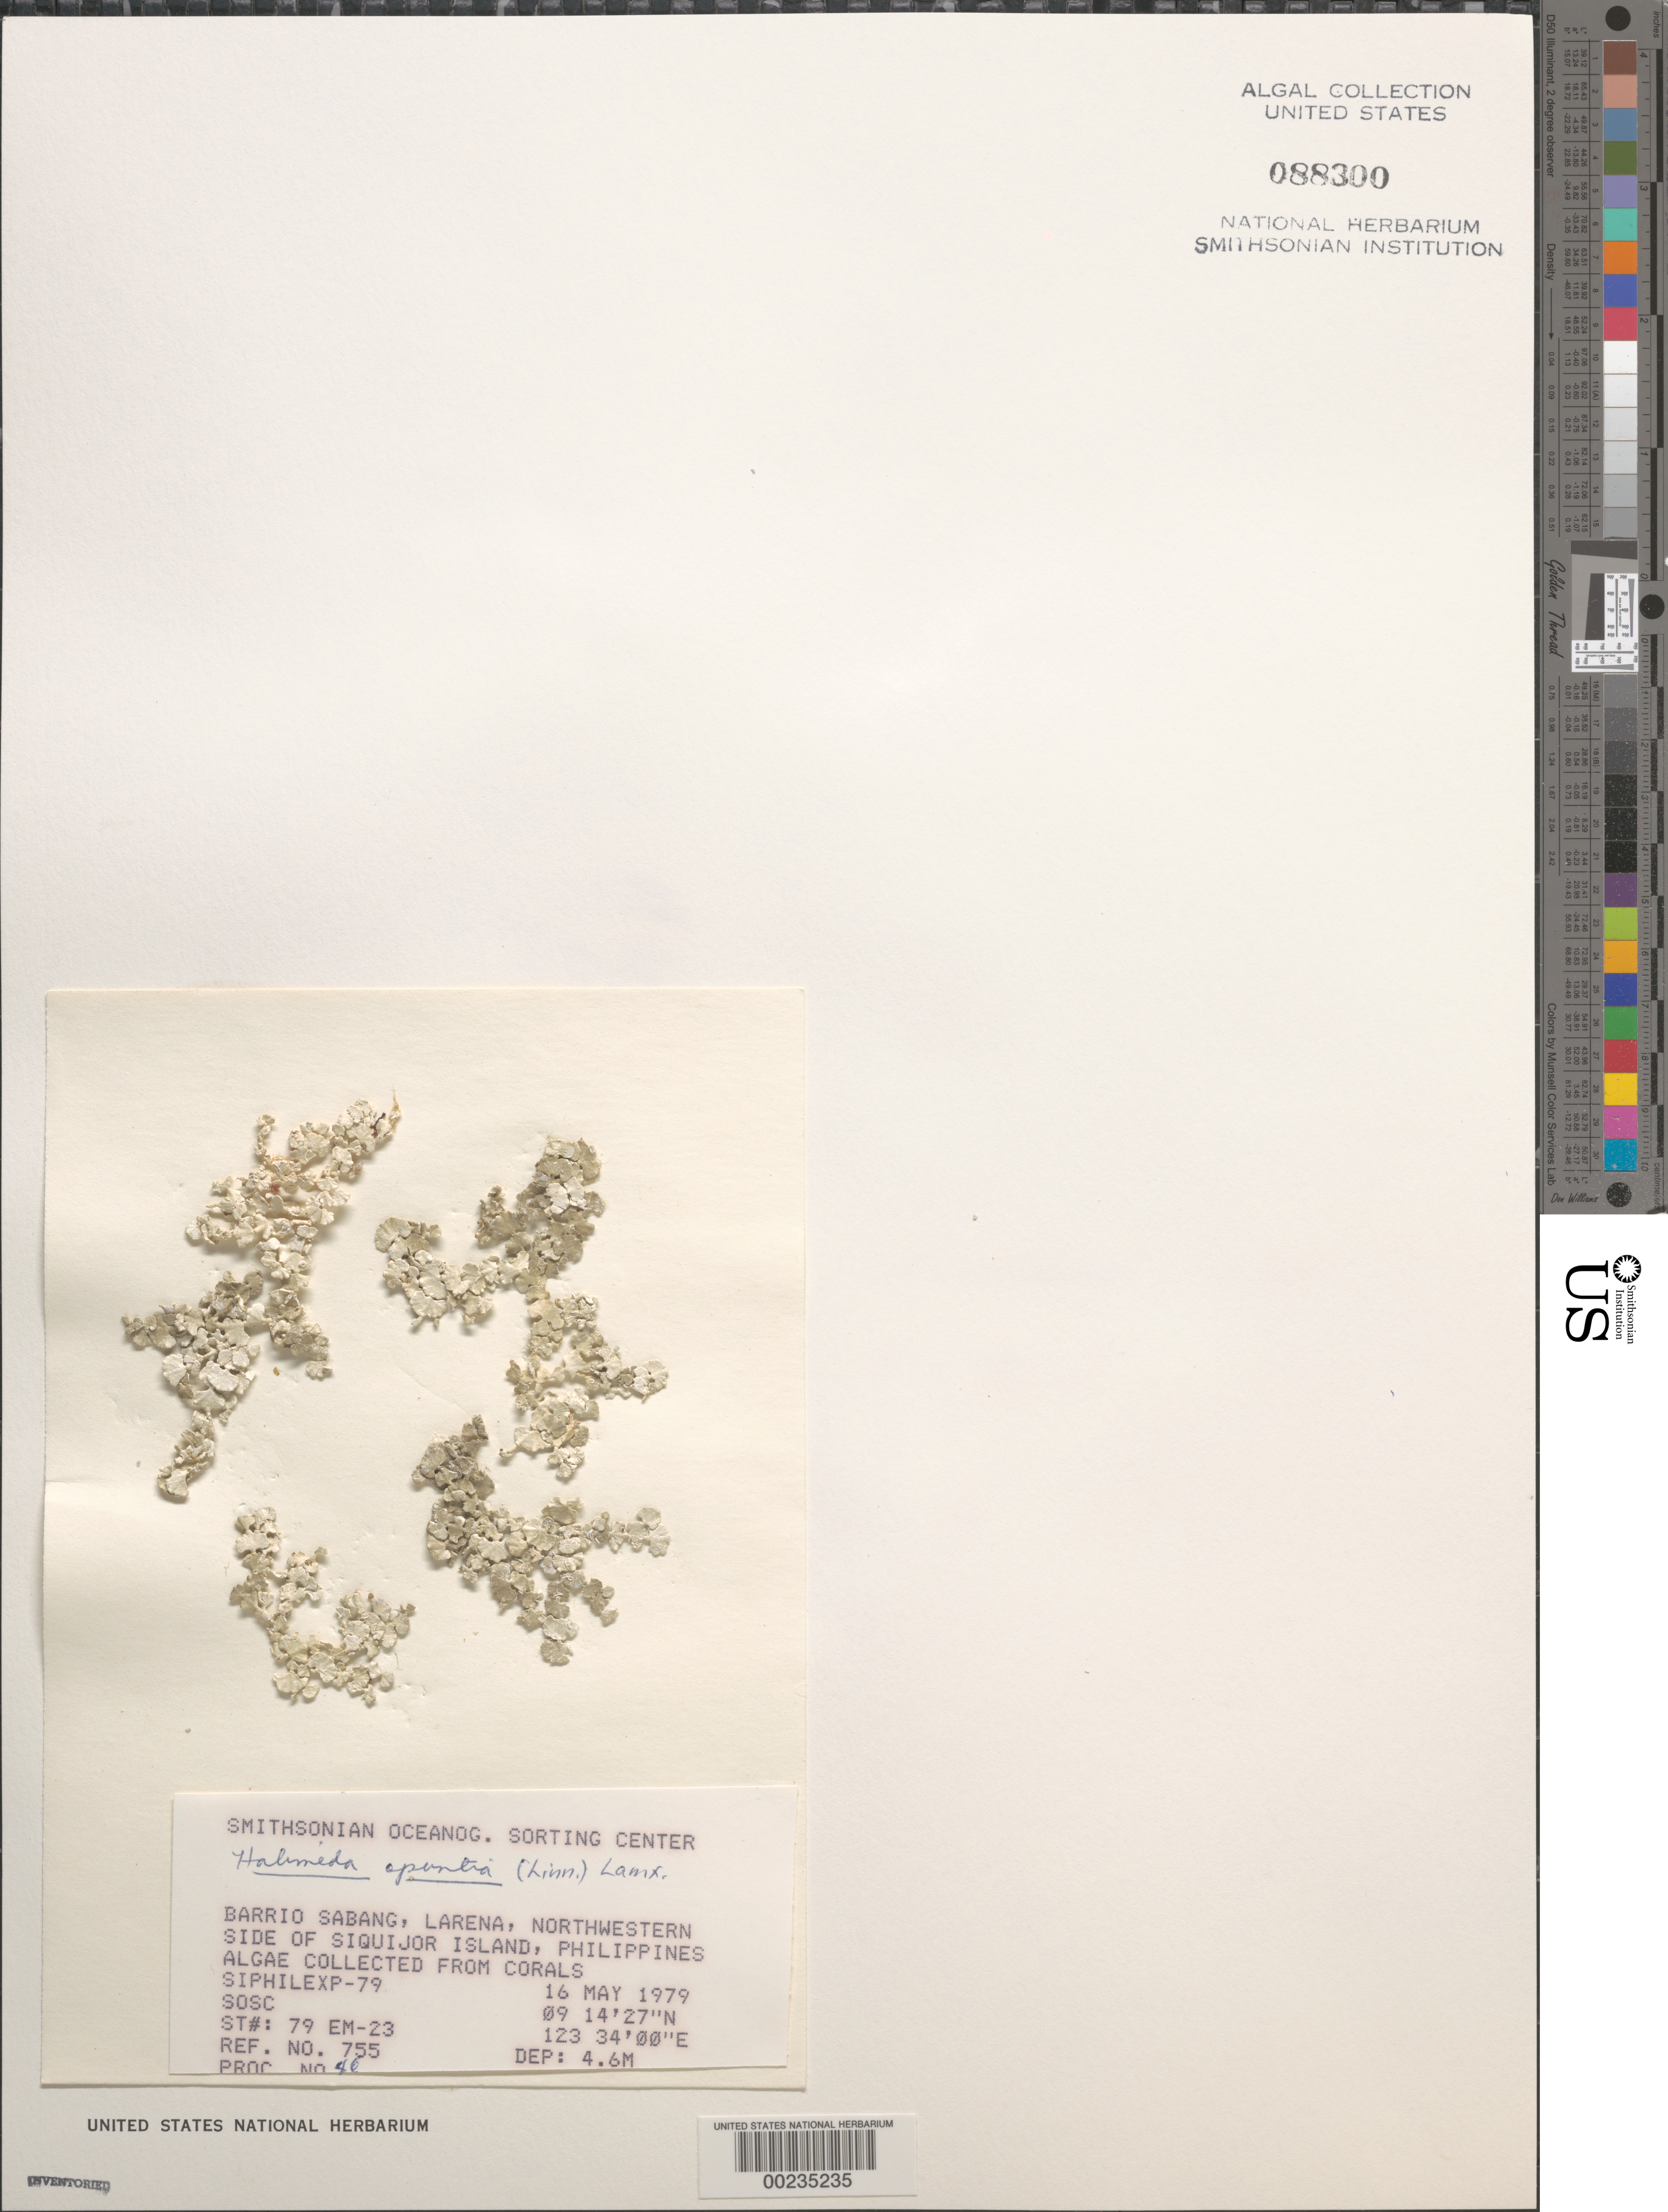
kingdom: Plantae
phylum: Chlorophyta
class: Ulvophyceae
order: Bryopsidales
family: Halimedaceae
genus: Halimeda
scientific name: Halimeda opuntia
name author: (L.) J.V.Lamouroux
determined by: Calumpong, H. P.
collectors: SOSC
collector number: Station 79 Em-23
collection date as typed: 16 May 1979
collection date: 1979-05-16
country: Philippines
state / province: Central Visayas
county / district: Siquijor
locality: Visayan, Siquijor island, larena, barrio sabang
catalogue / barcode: US 88300